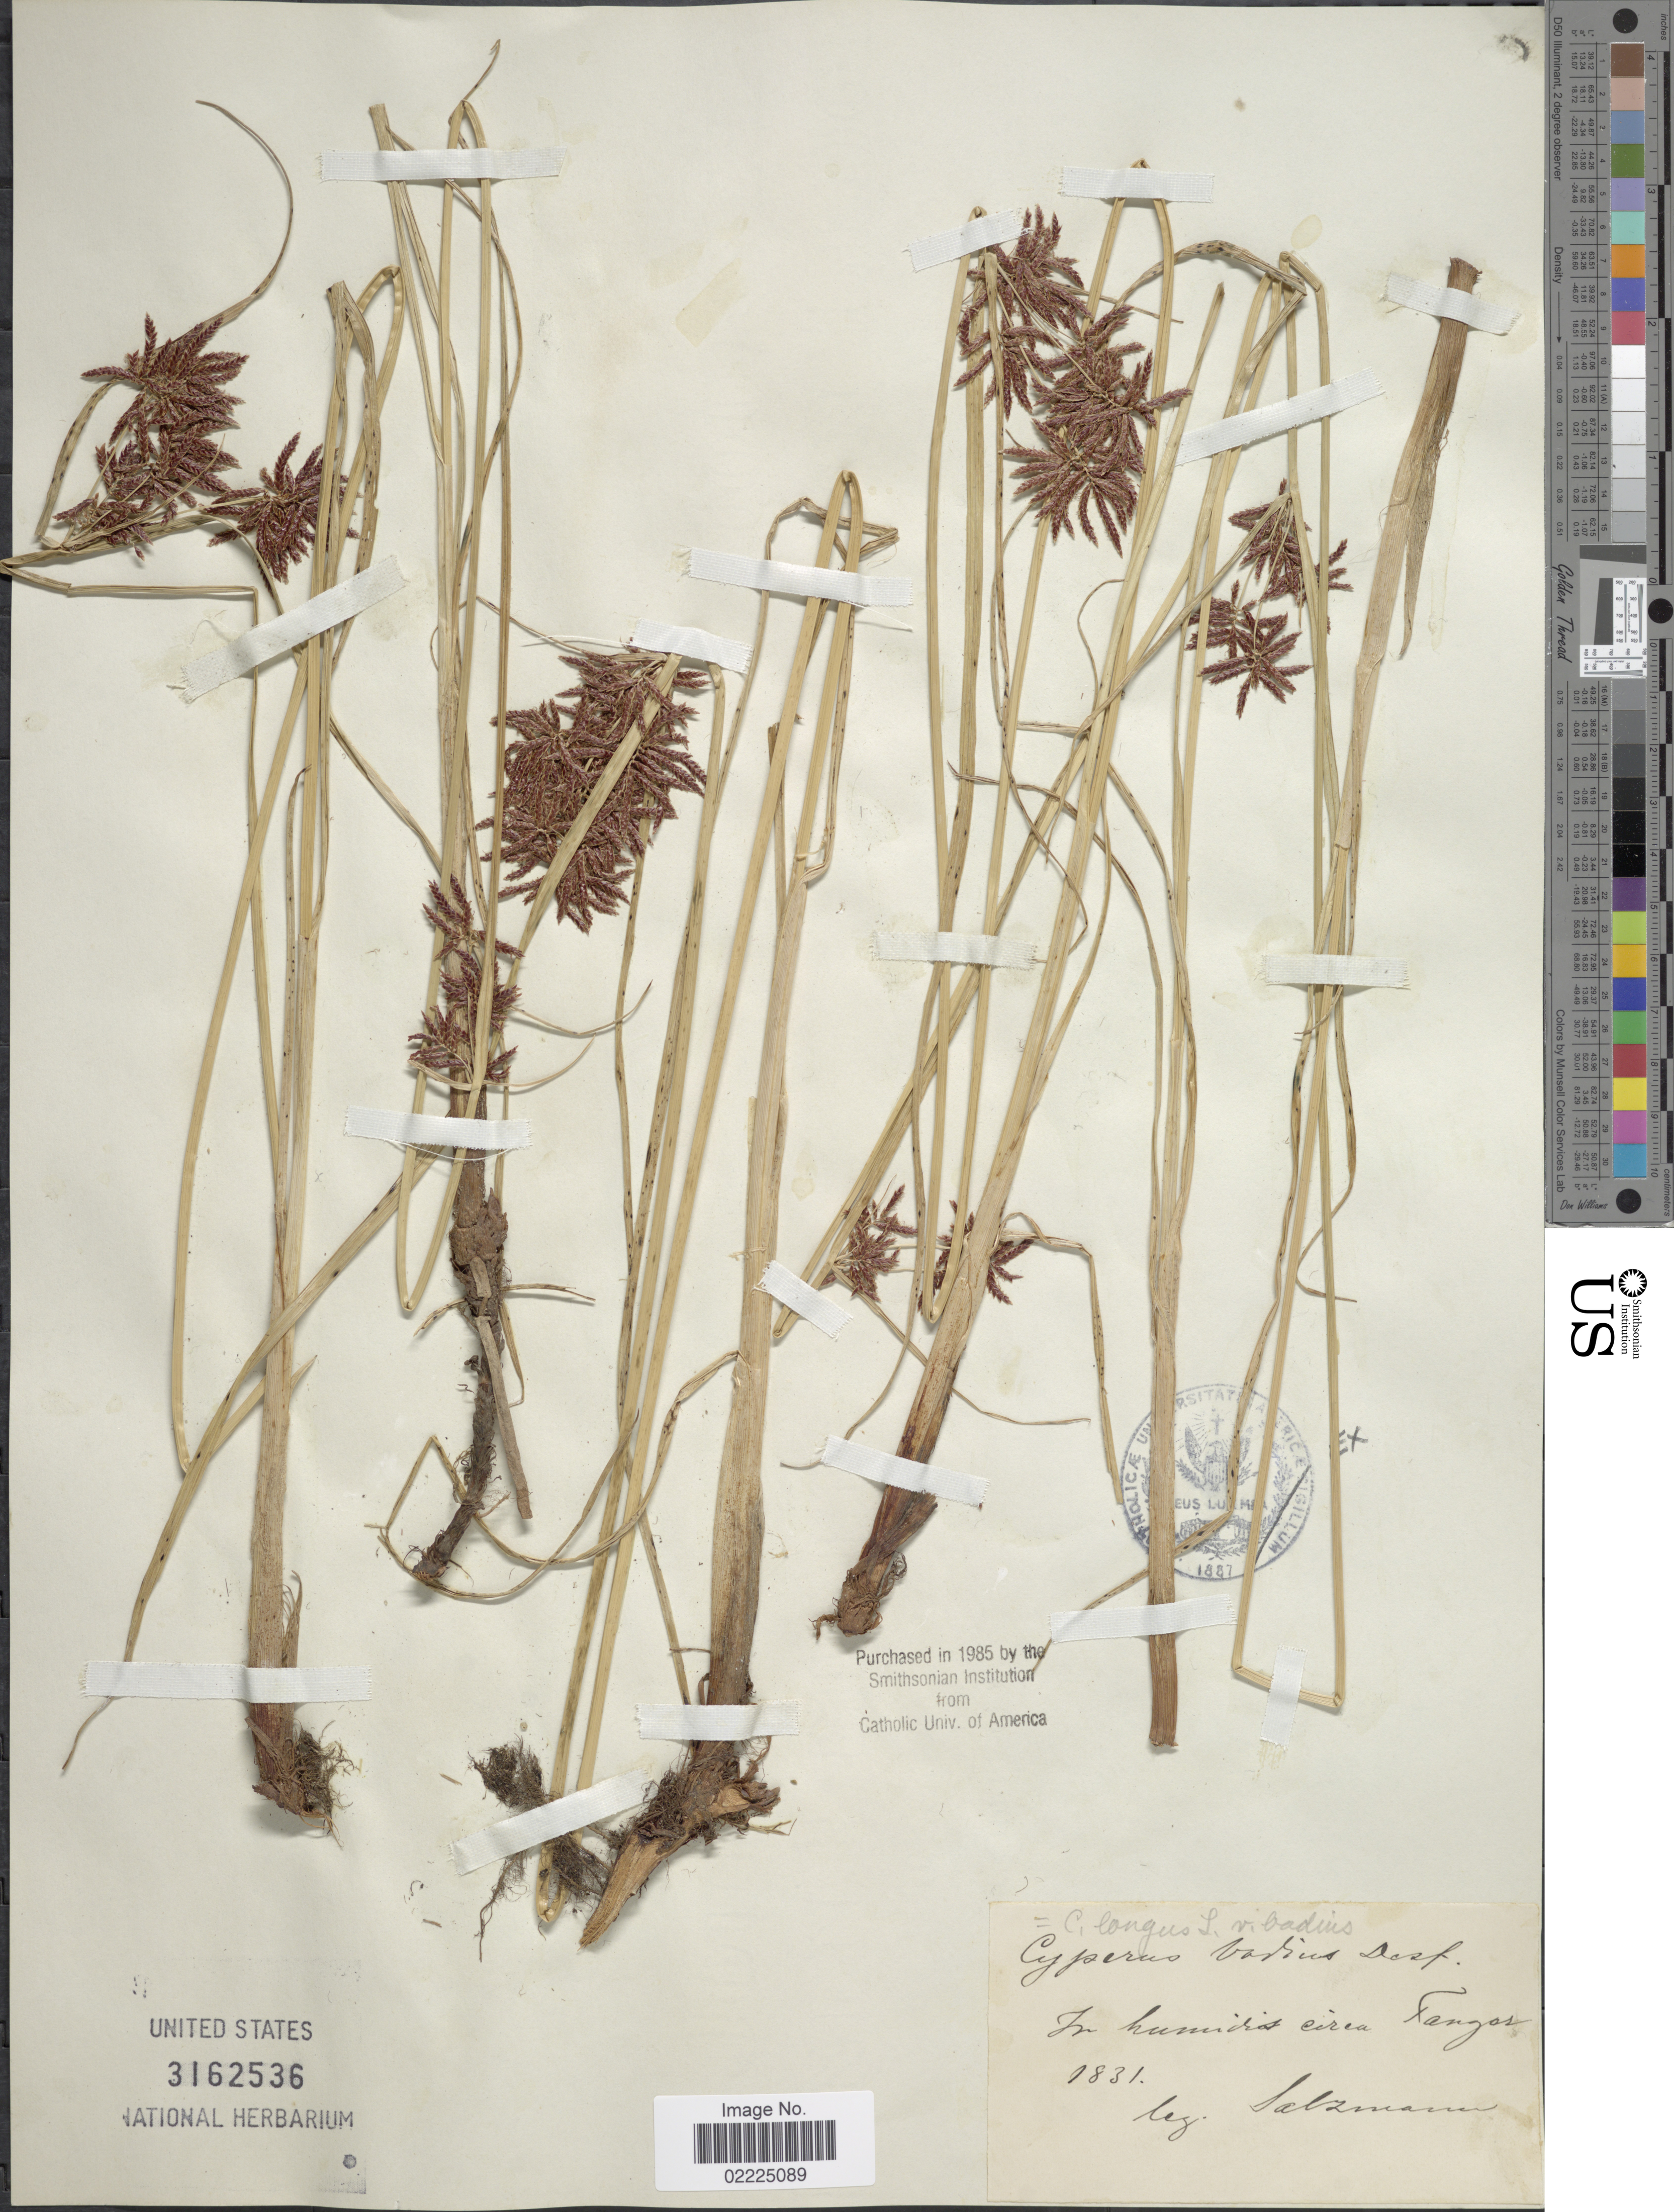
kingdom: Plantae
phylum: Tracheophyta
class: Liliopsida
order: Poales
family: Cyperaceae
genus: Cyperus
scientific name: Cyperus longus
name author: L.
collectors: -- Salzmann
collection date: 1831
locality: In humidis circa Tangos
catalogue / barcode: US 3162536